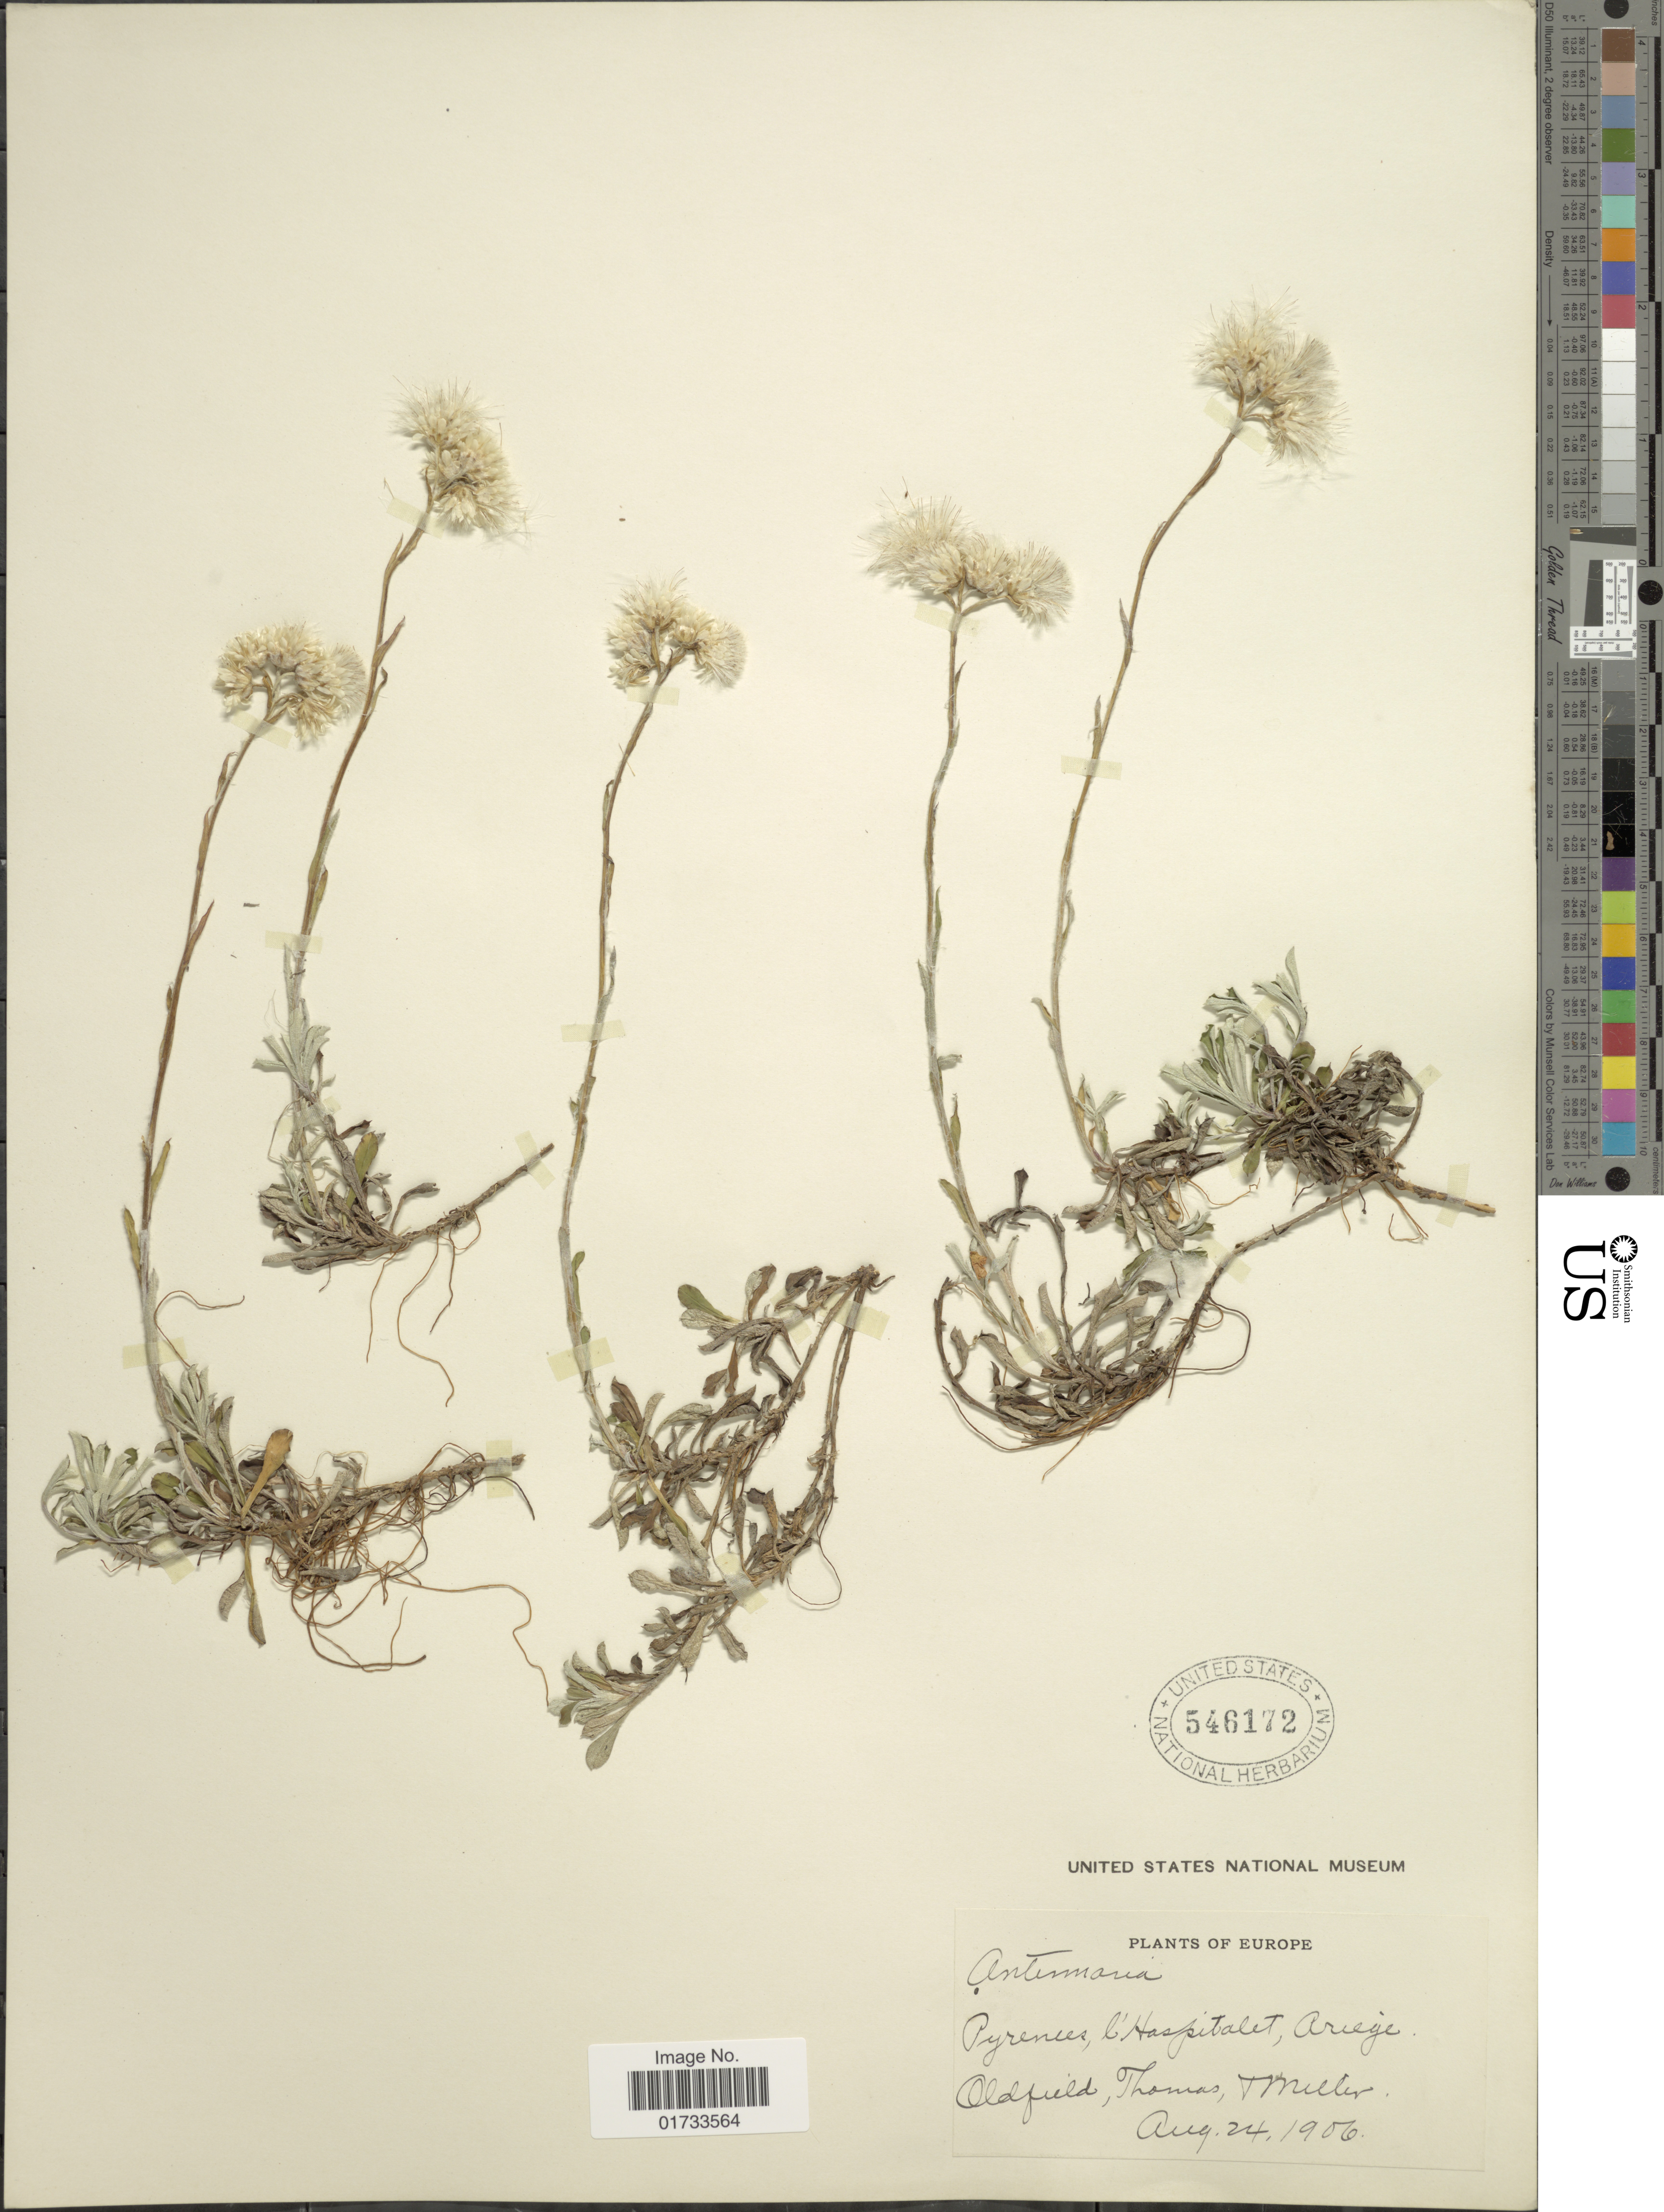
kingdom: Plantae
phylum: Tracheophyta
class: Magnoliopsida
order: Asterales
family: Asteraceae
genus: Antennaria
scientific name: Antennaria dioica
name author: (L.) Gaertn.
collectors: Oldfield & -- Thomas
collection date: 1906-08-24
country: France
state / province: Occitanie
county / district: Ariège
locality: Pyrenees, l'Hospitalet, Ariege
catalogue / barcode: US 546172